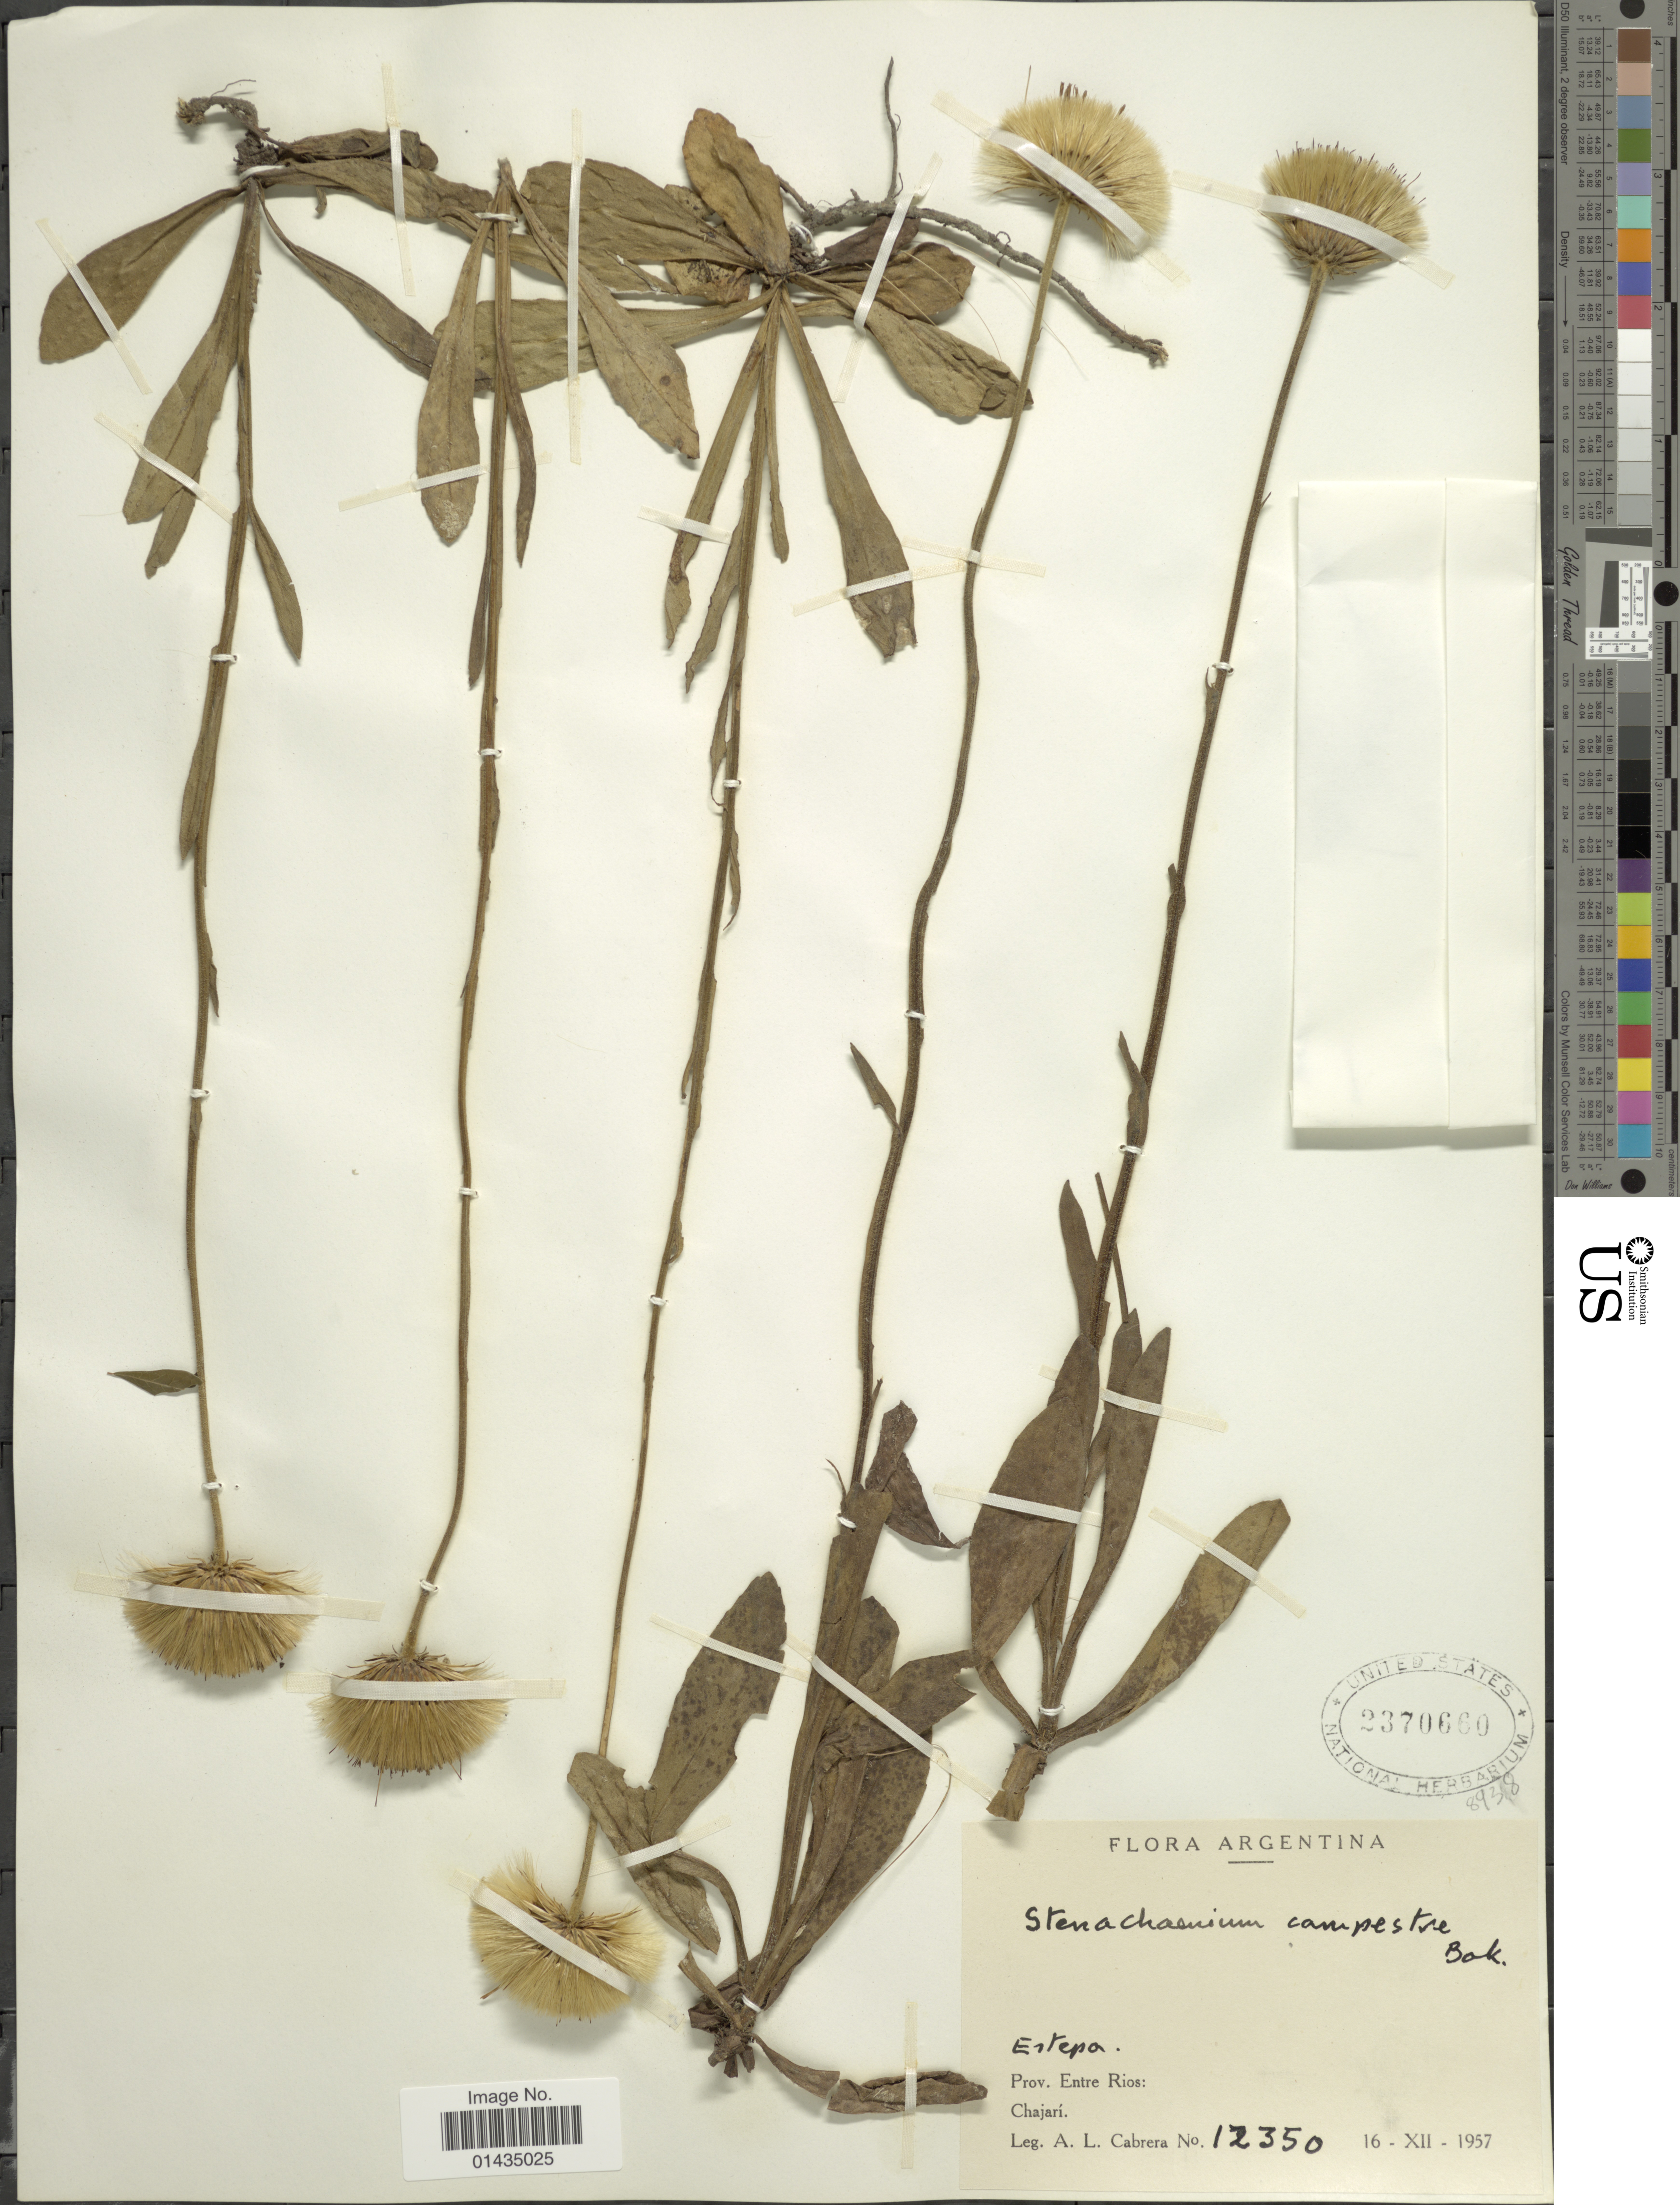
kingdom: Plantae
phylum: Tracheophyta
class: Magnoliopsida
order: Asterales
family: Asteraceae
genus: Stenachaenium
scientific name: Stenachaenium campestre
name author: Baker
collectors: A. L. Cabrera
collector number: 12350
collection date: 1957-12-16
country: Argentina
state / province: Entre Rios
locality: Chajarí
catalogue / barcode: US 2370660